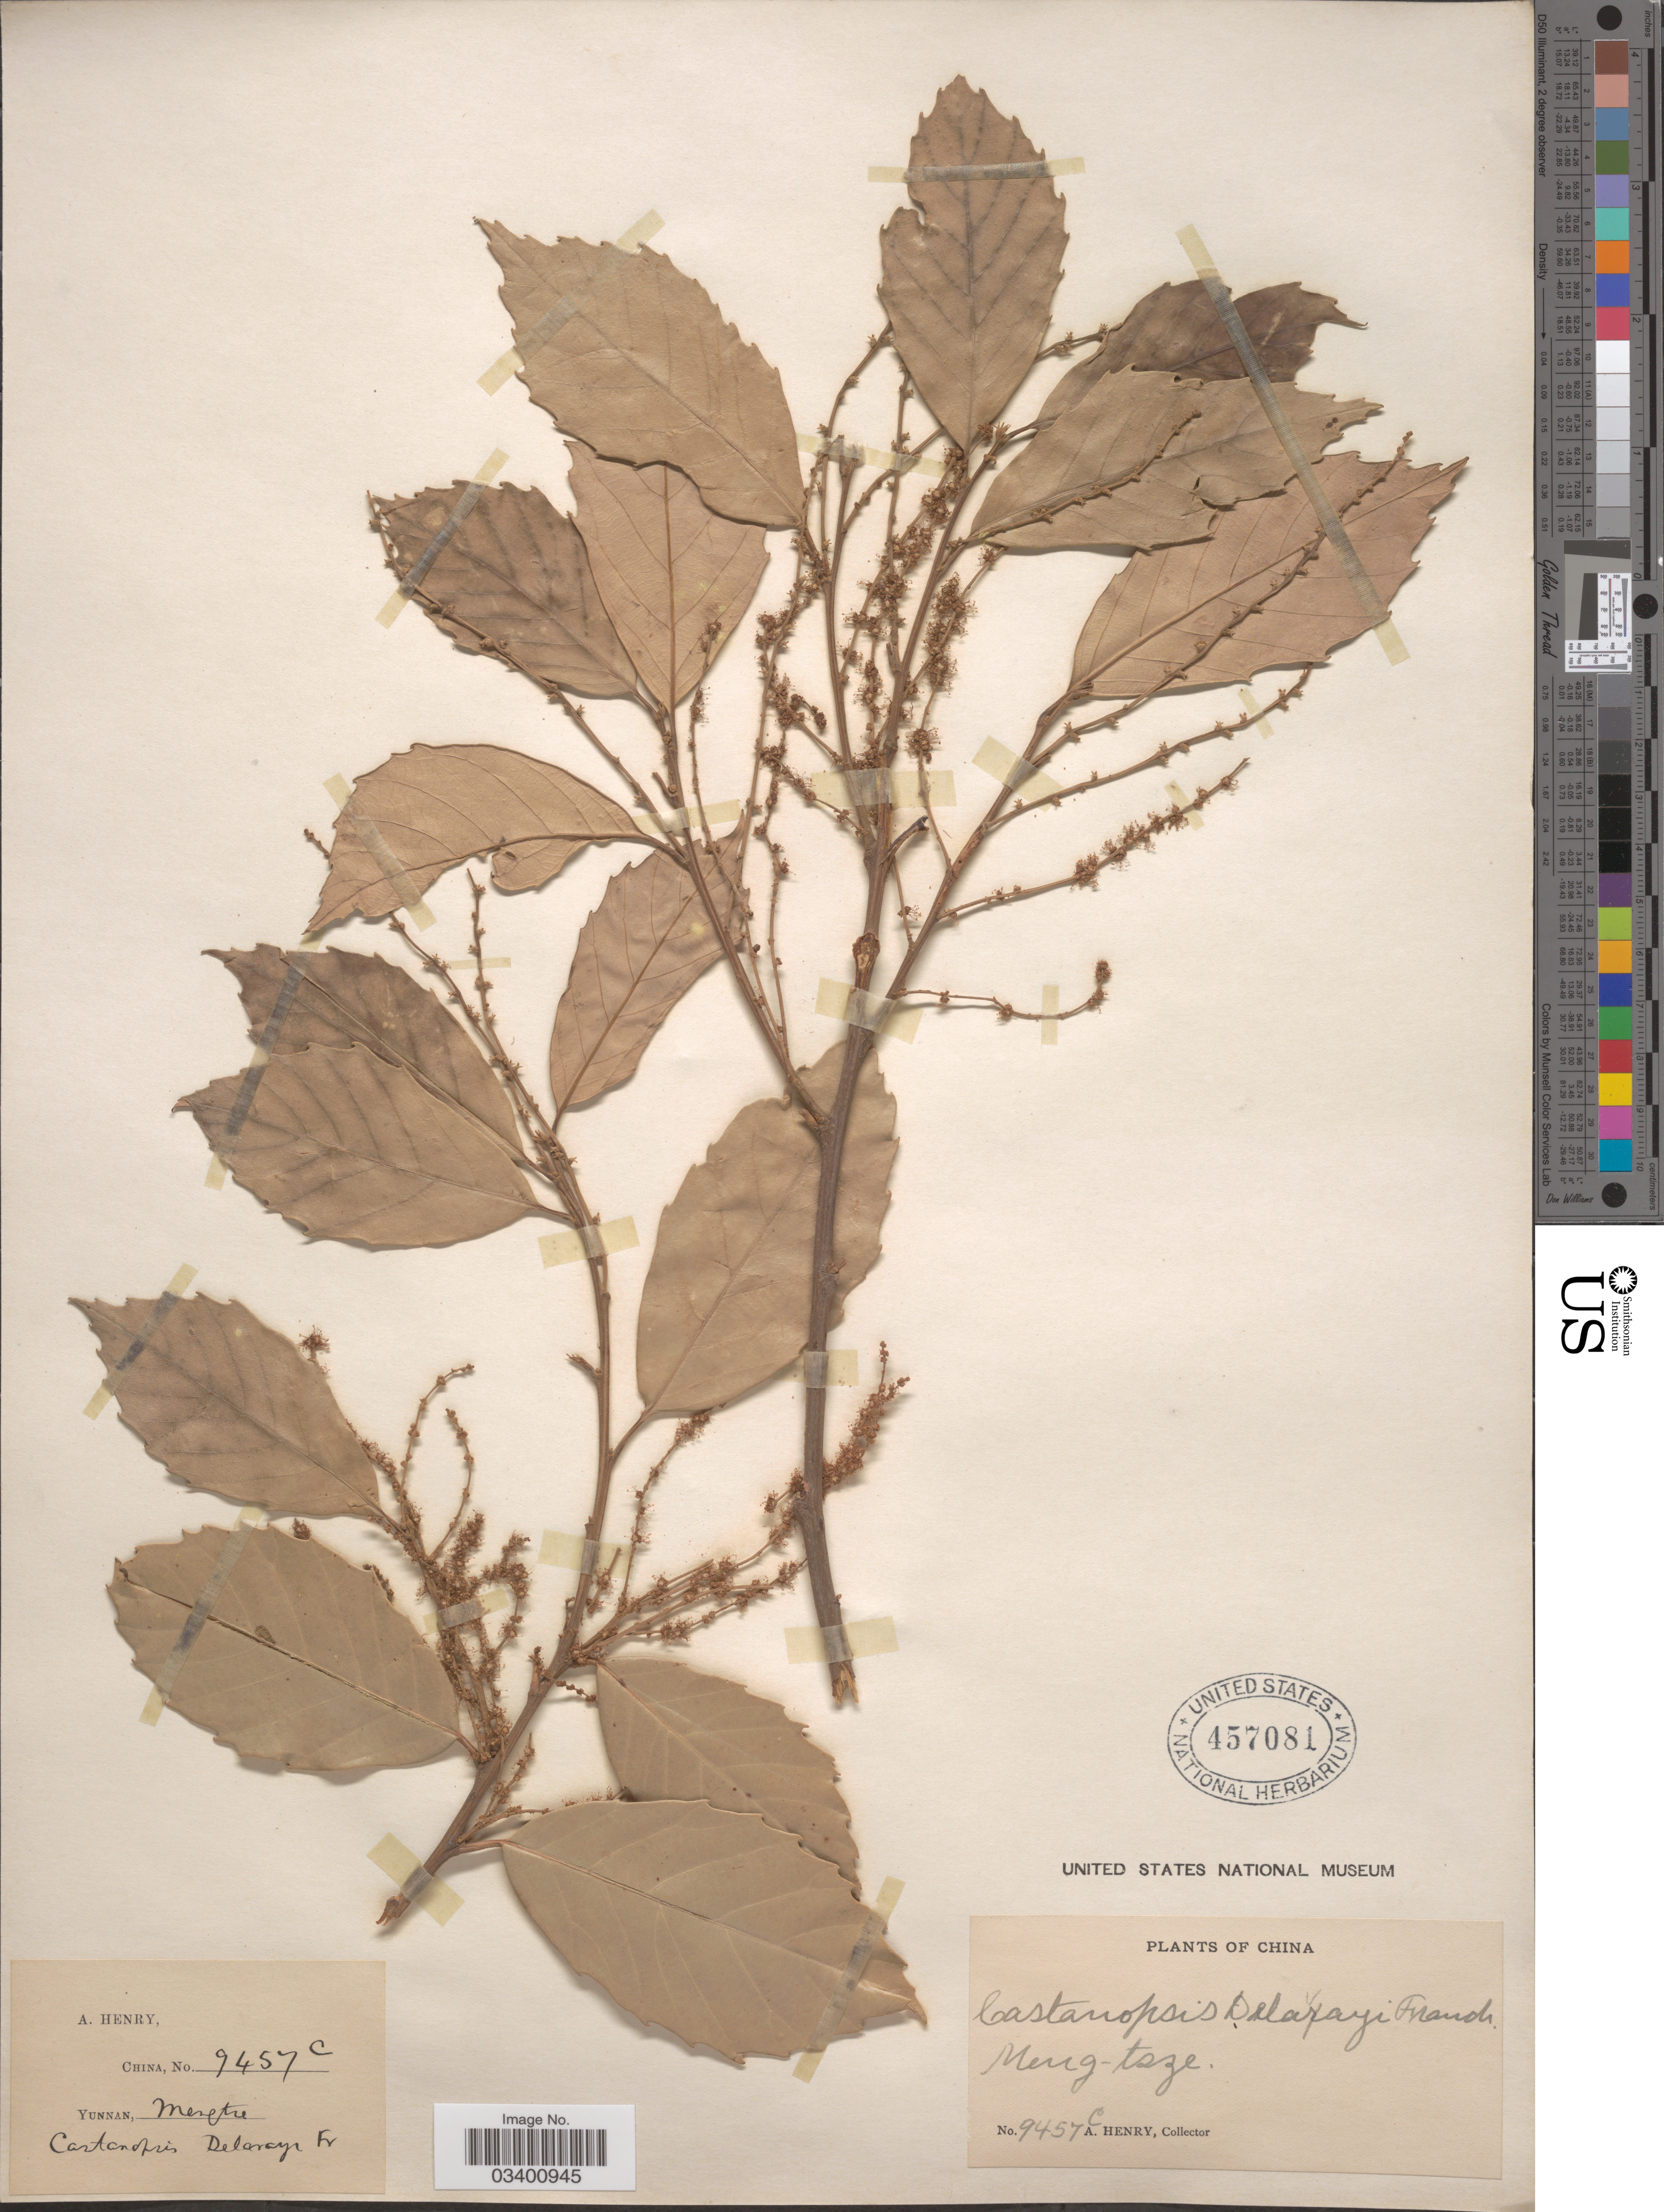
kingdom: Plantae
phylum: Tracheophyta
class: Magnoliopsida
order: Fagales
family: Fagaceae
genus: Castanopsis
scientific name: Castanopsis delavayi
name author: Franch.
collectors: A. Henry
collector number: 9457 C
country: China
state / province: Yunnan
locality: Meng-tsze.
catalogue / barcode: US 457081